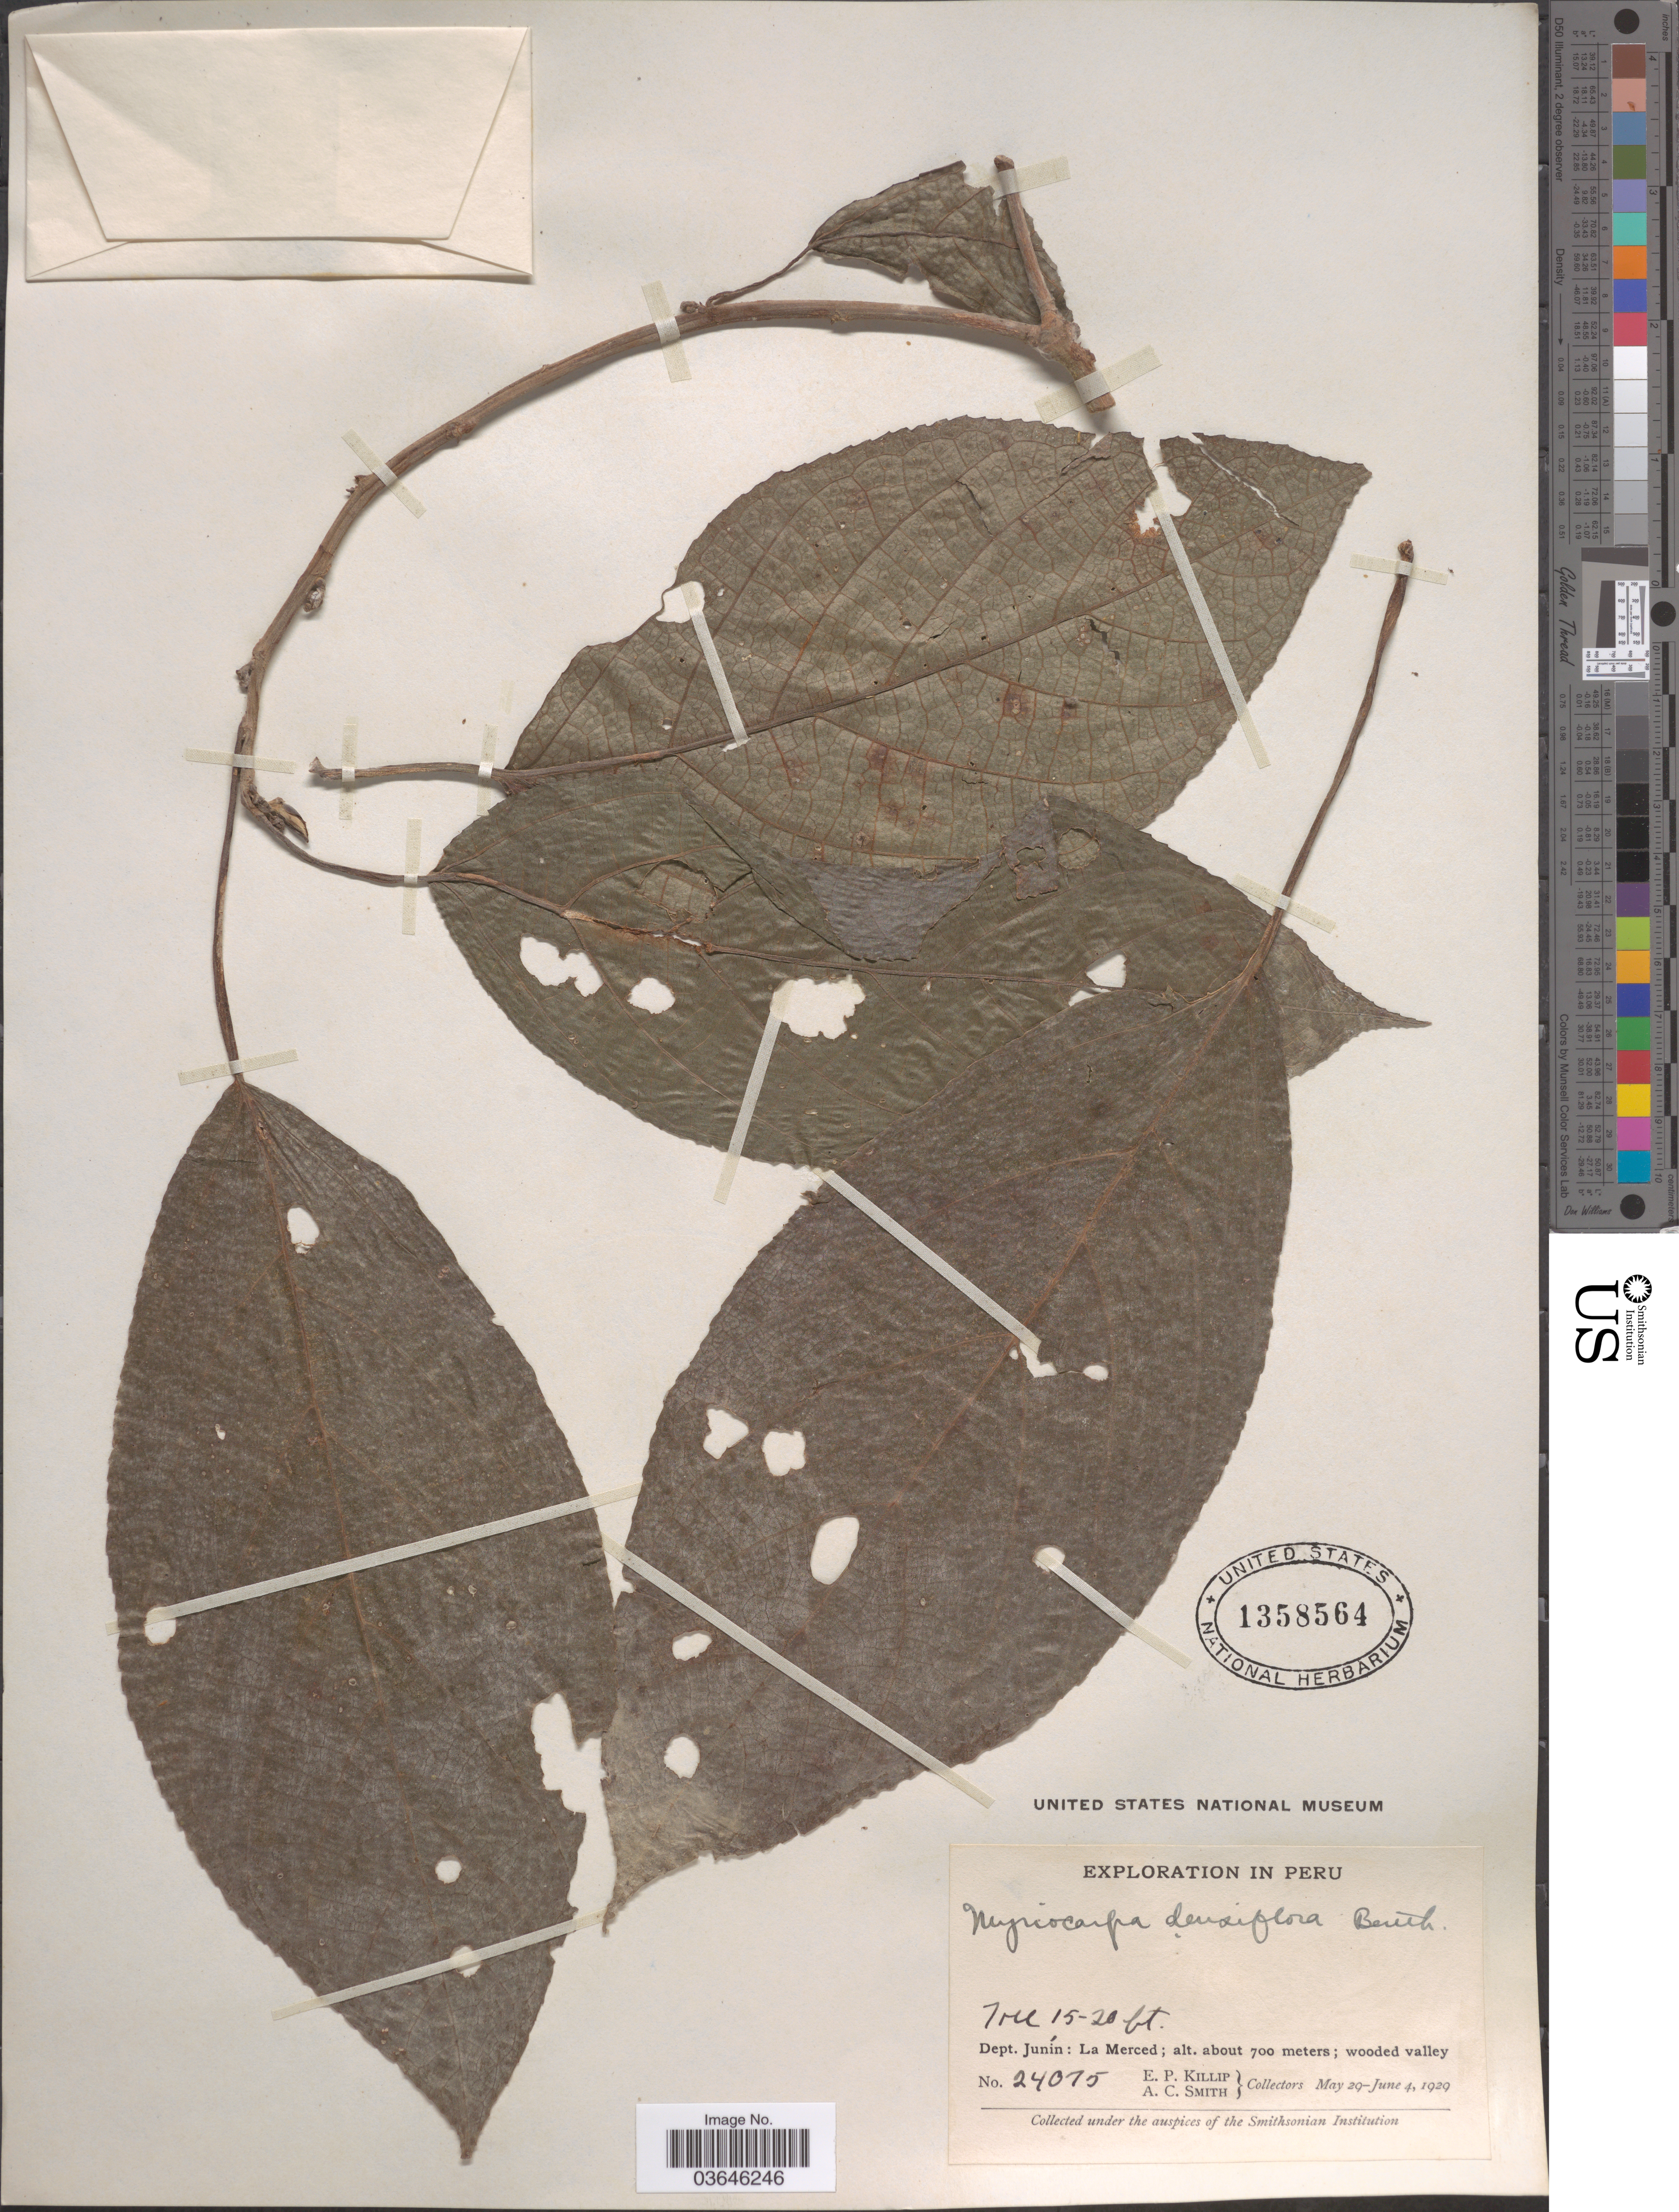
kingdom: Plantae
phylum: Tracheophyta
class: Magnoliopsida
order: Rosales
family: Urticaceae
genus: Myriocarpa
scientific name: Myriocarpa stipitata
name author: Benth.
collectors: E. P. Killip & A. C. Smith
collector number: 24075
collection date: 1929-05-29/1929-06-04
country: Peru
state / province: Junín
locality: Dep. Junín: La Merced.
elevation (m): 700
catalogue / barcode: US 1358564